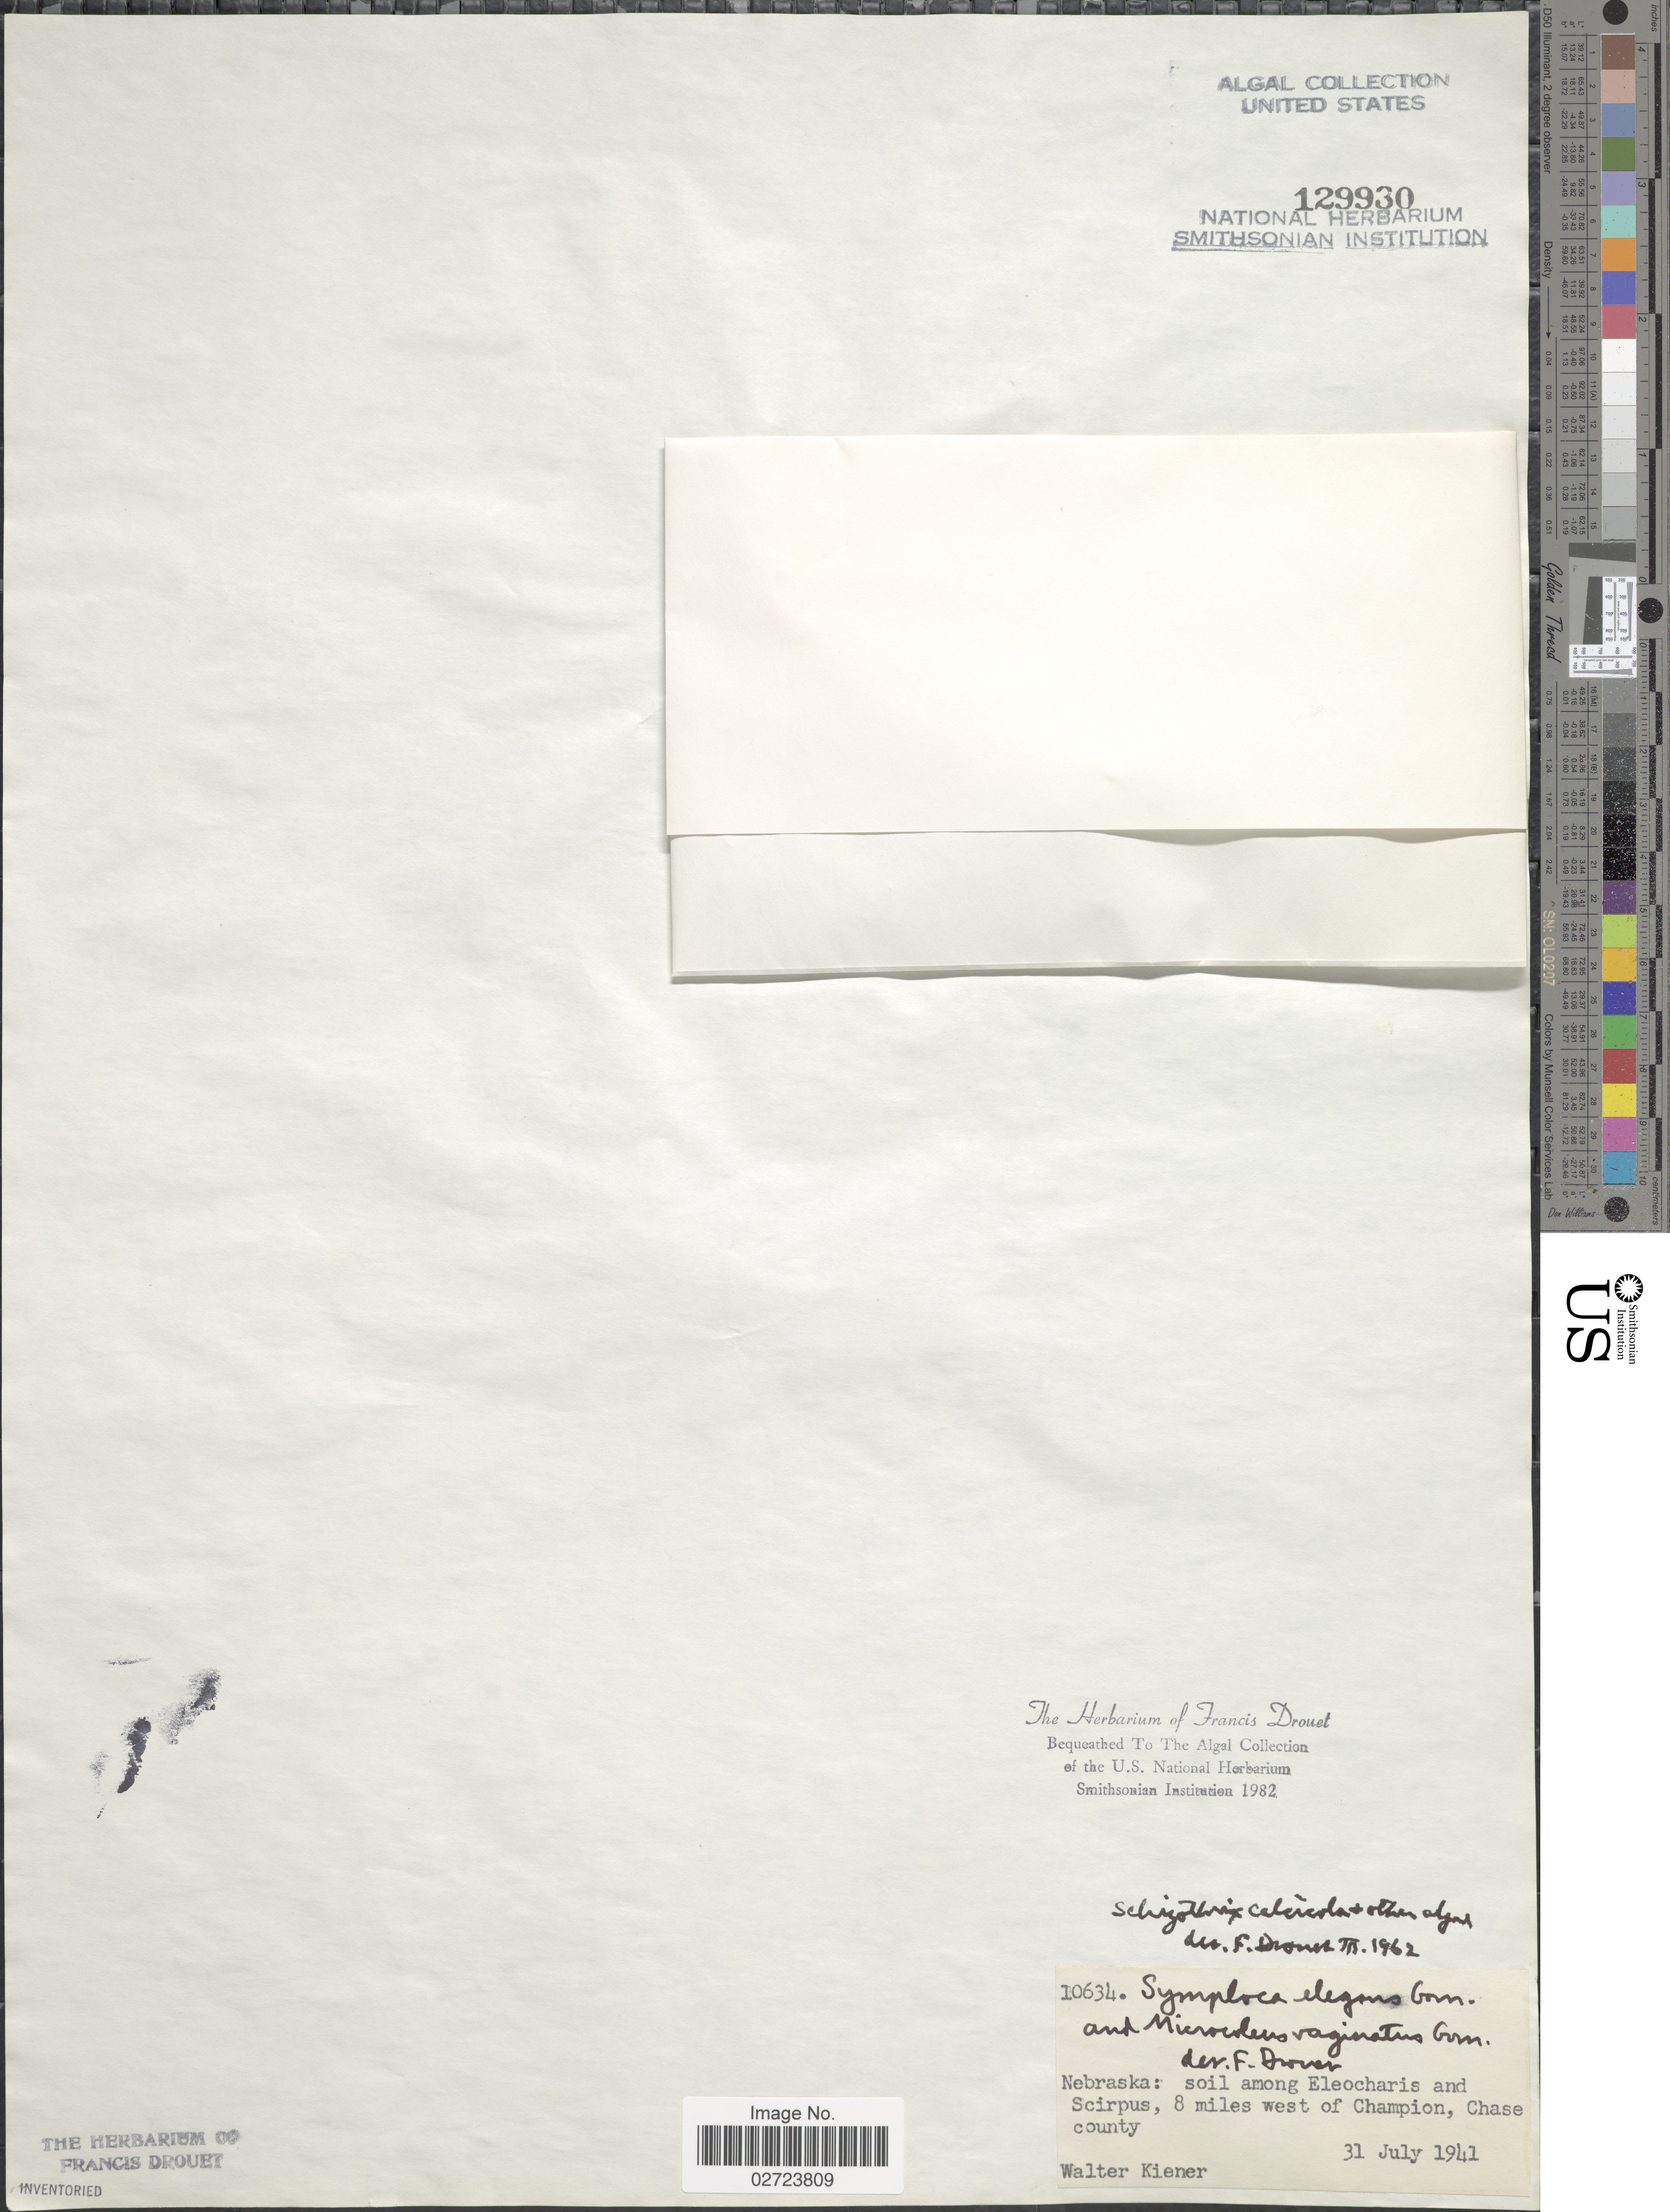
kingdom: Bacteria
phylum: Cyanobacteria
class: Cyanobacteriia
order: Leptolyngbyales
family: Trichocoleusaceae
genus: Schizothrix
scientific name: Schizothrix calcicola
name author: Gomont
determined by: Drouet, F. E.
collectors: W. B. Kiener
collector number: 10634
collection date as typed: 31 July 1941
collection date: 1941-07-31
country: United States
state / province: Nebraska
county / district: Chase County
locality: West of Champion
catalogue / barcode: US 129930